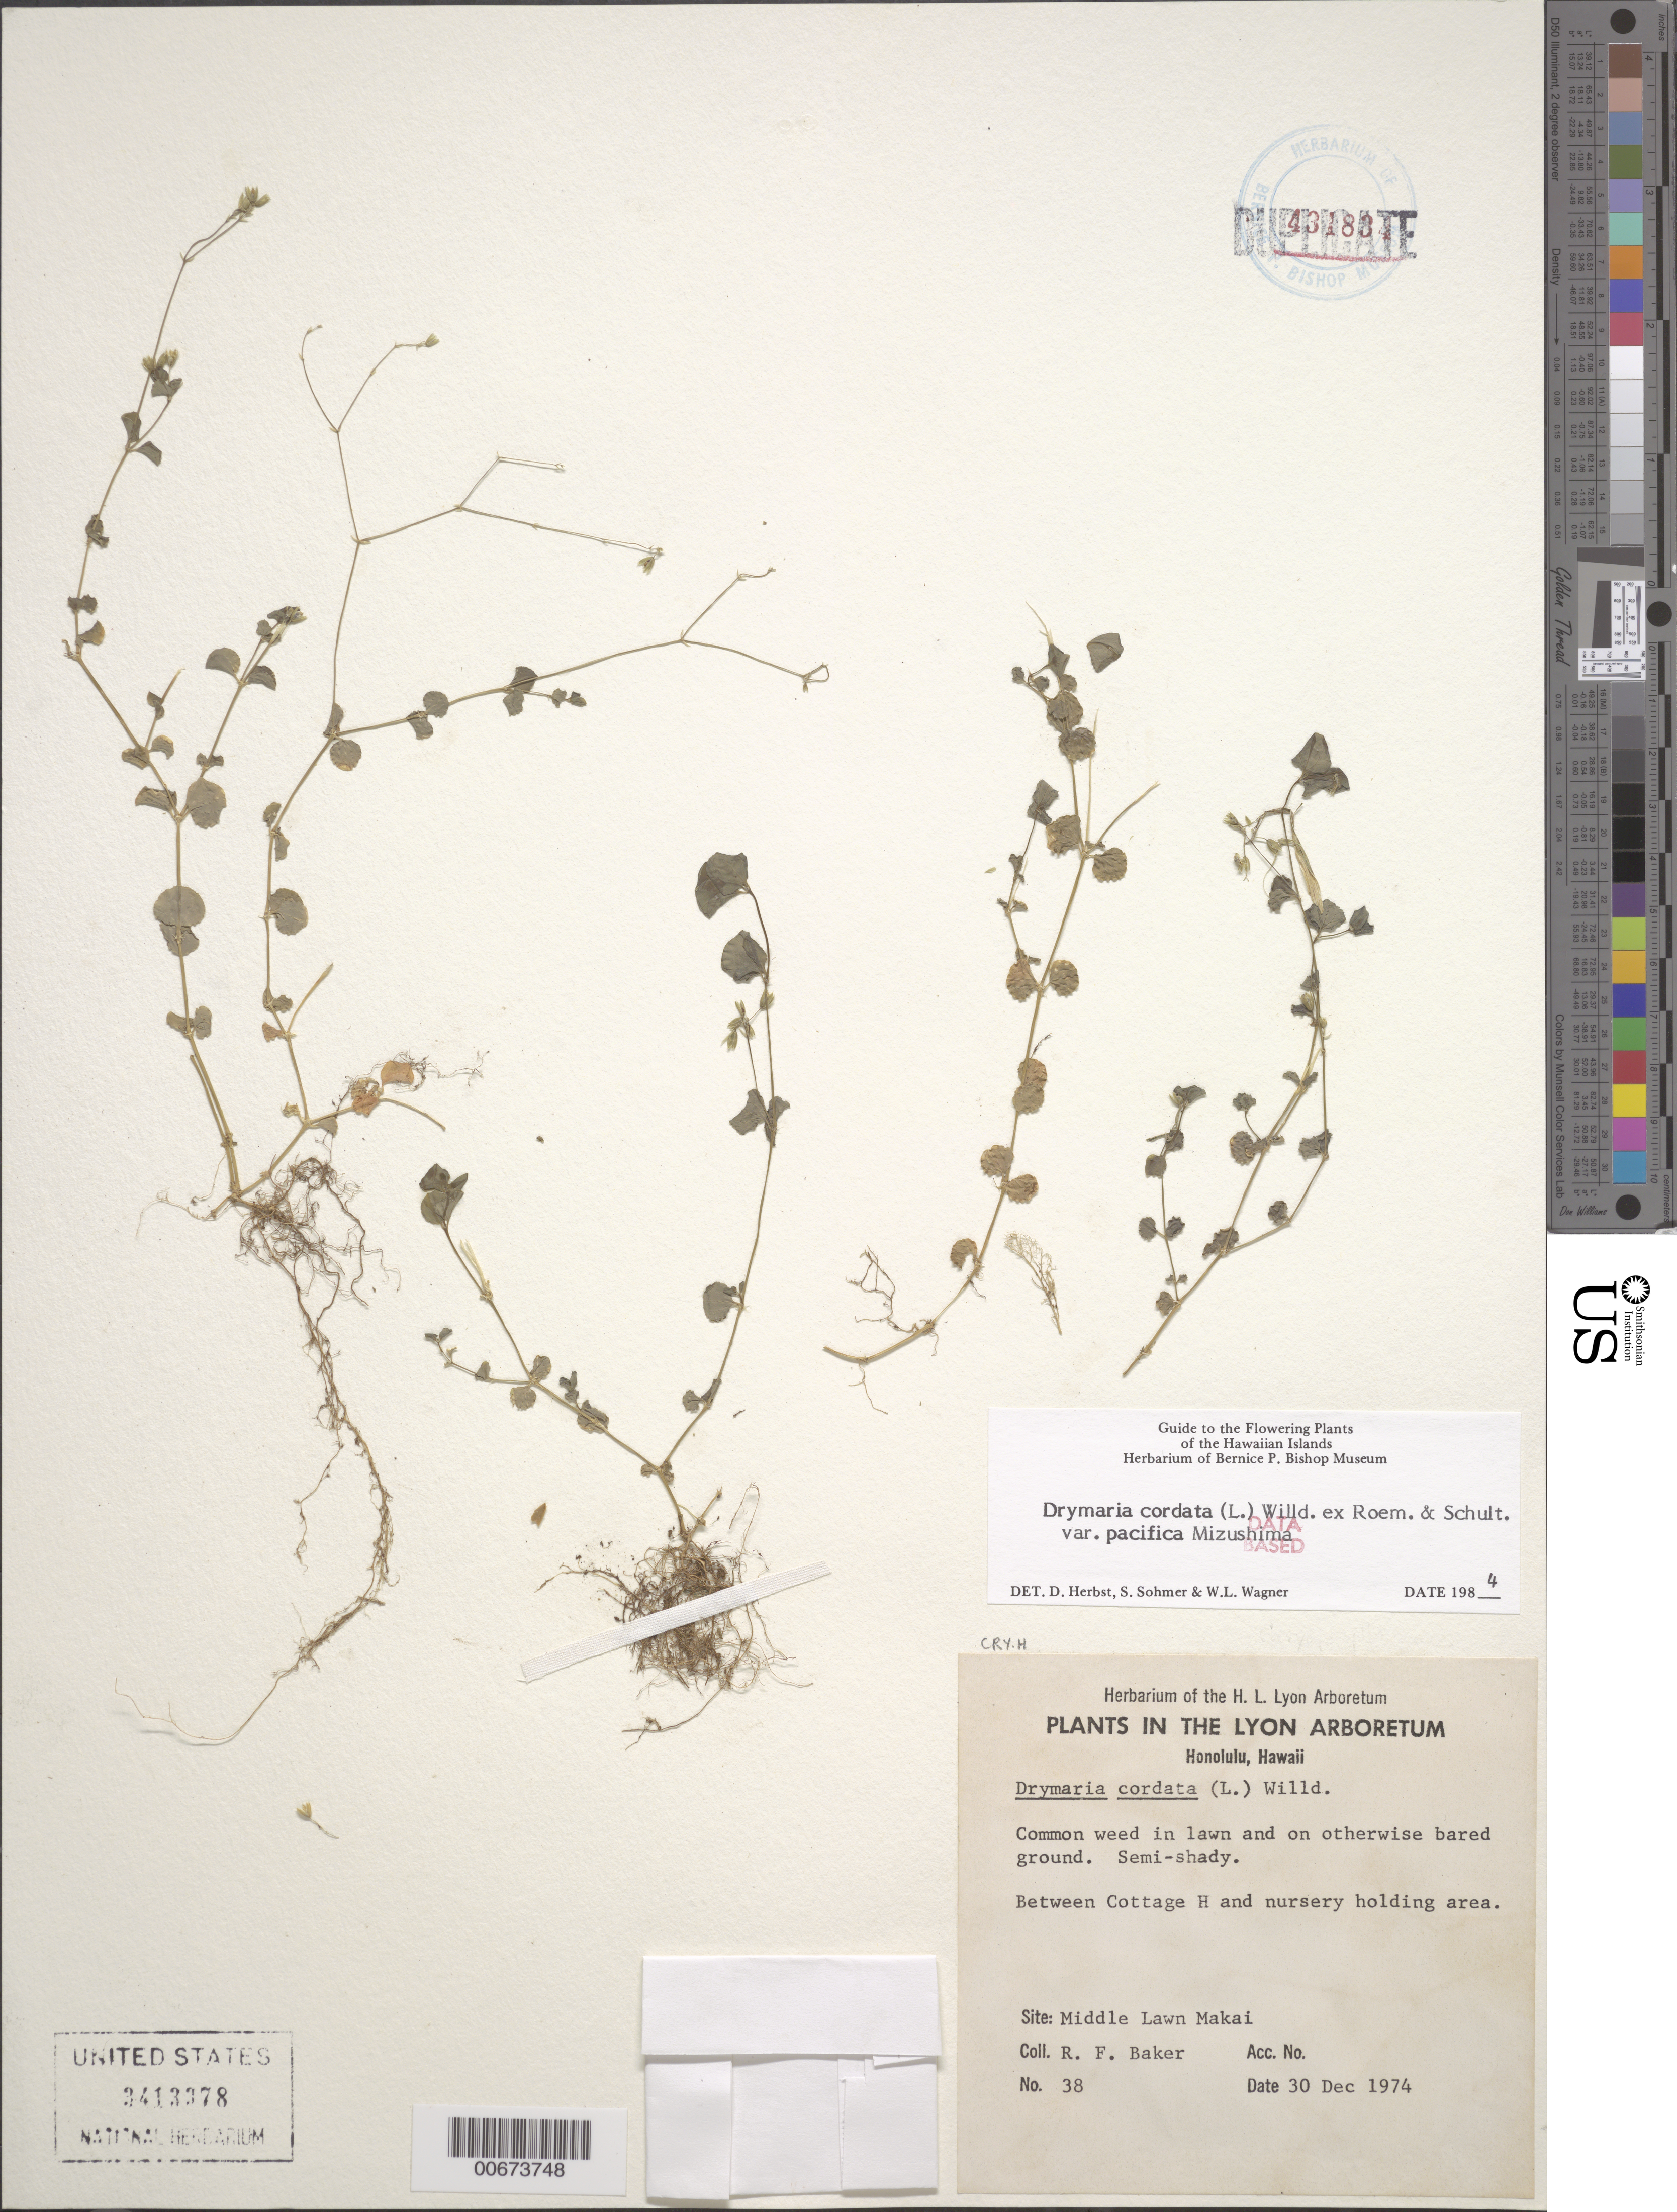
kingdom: Plantae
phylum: Tracheophyta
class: Magnoliopsida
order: Caryophyllales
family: Caryophyllaceae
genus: Drymaria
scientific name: Drymaria cordata var. pacifica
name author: M. Mizush.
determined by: Herbst, D. R.; Sohmer, S. H.; Wagner, W. L.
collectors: R. F. Baker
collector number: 38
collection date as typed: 30 Dec 1974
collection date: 1974-12-30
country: United States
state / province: Hawaii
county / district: Honolulu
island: Oahu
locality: Honolulu, Middle Lawn Makai, between Cottage H and nursery holding area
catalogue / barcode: US 3413378